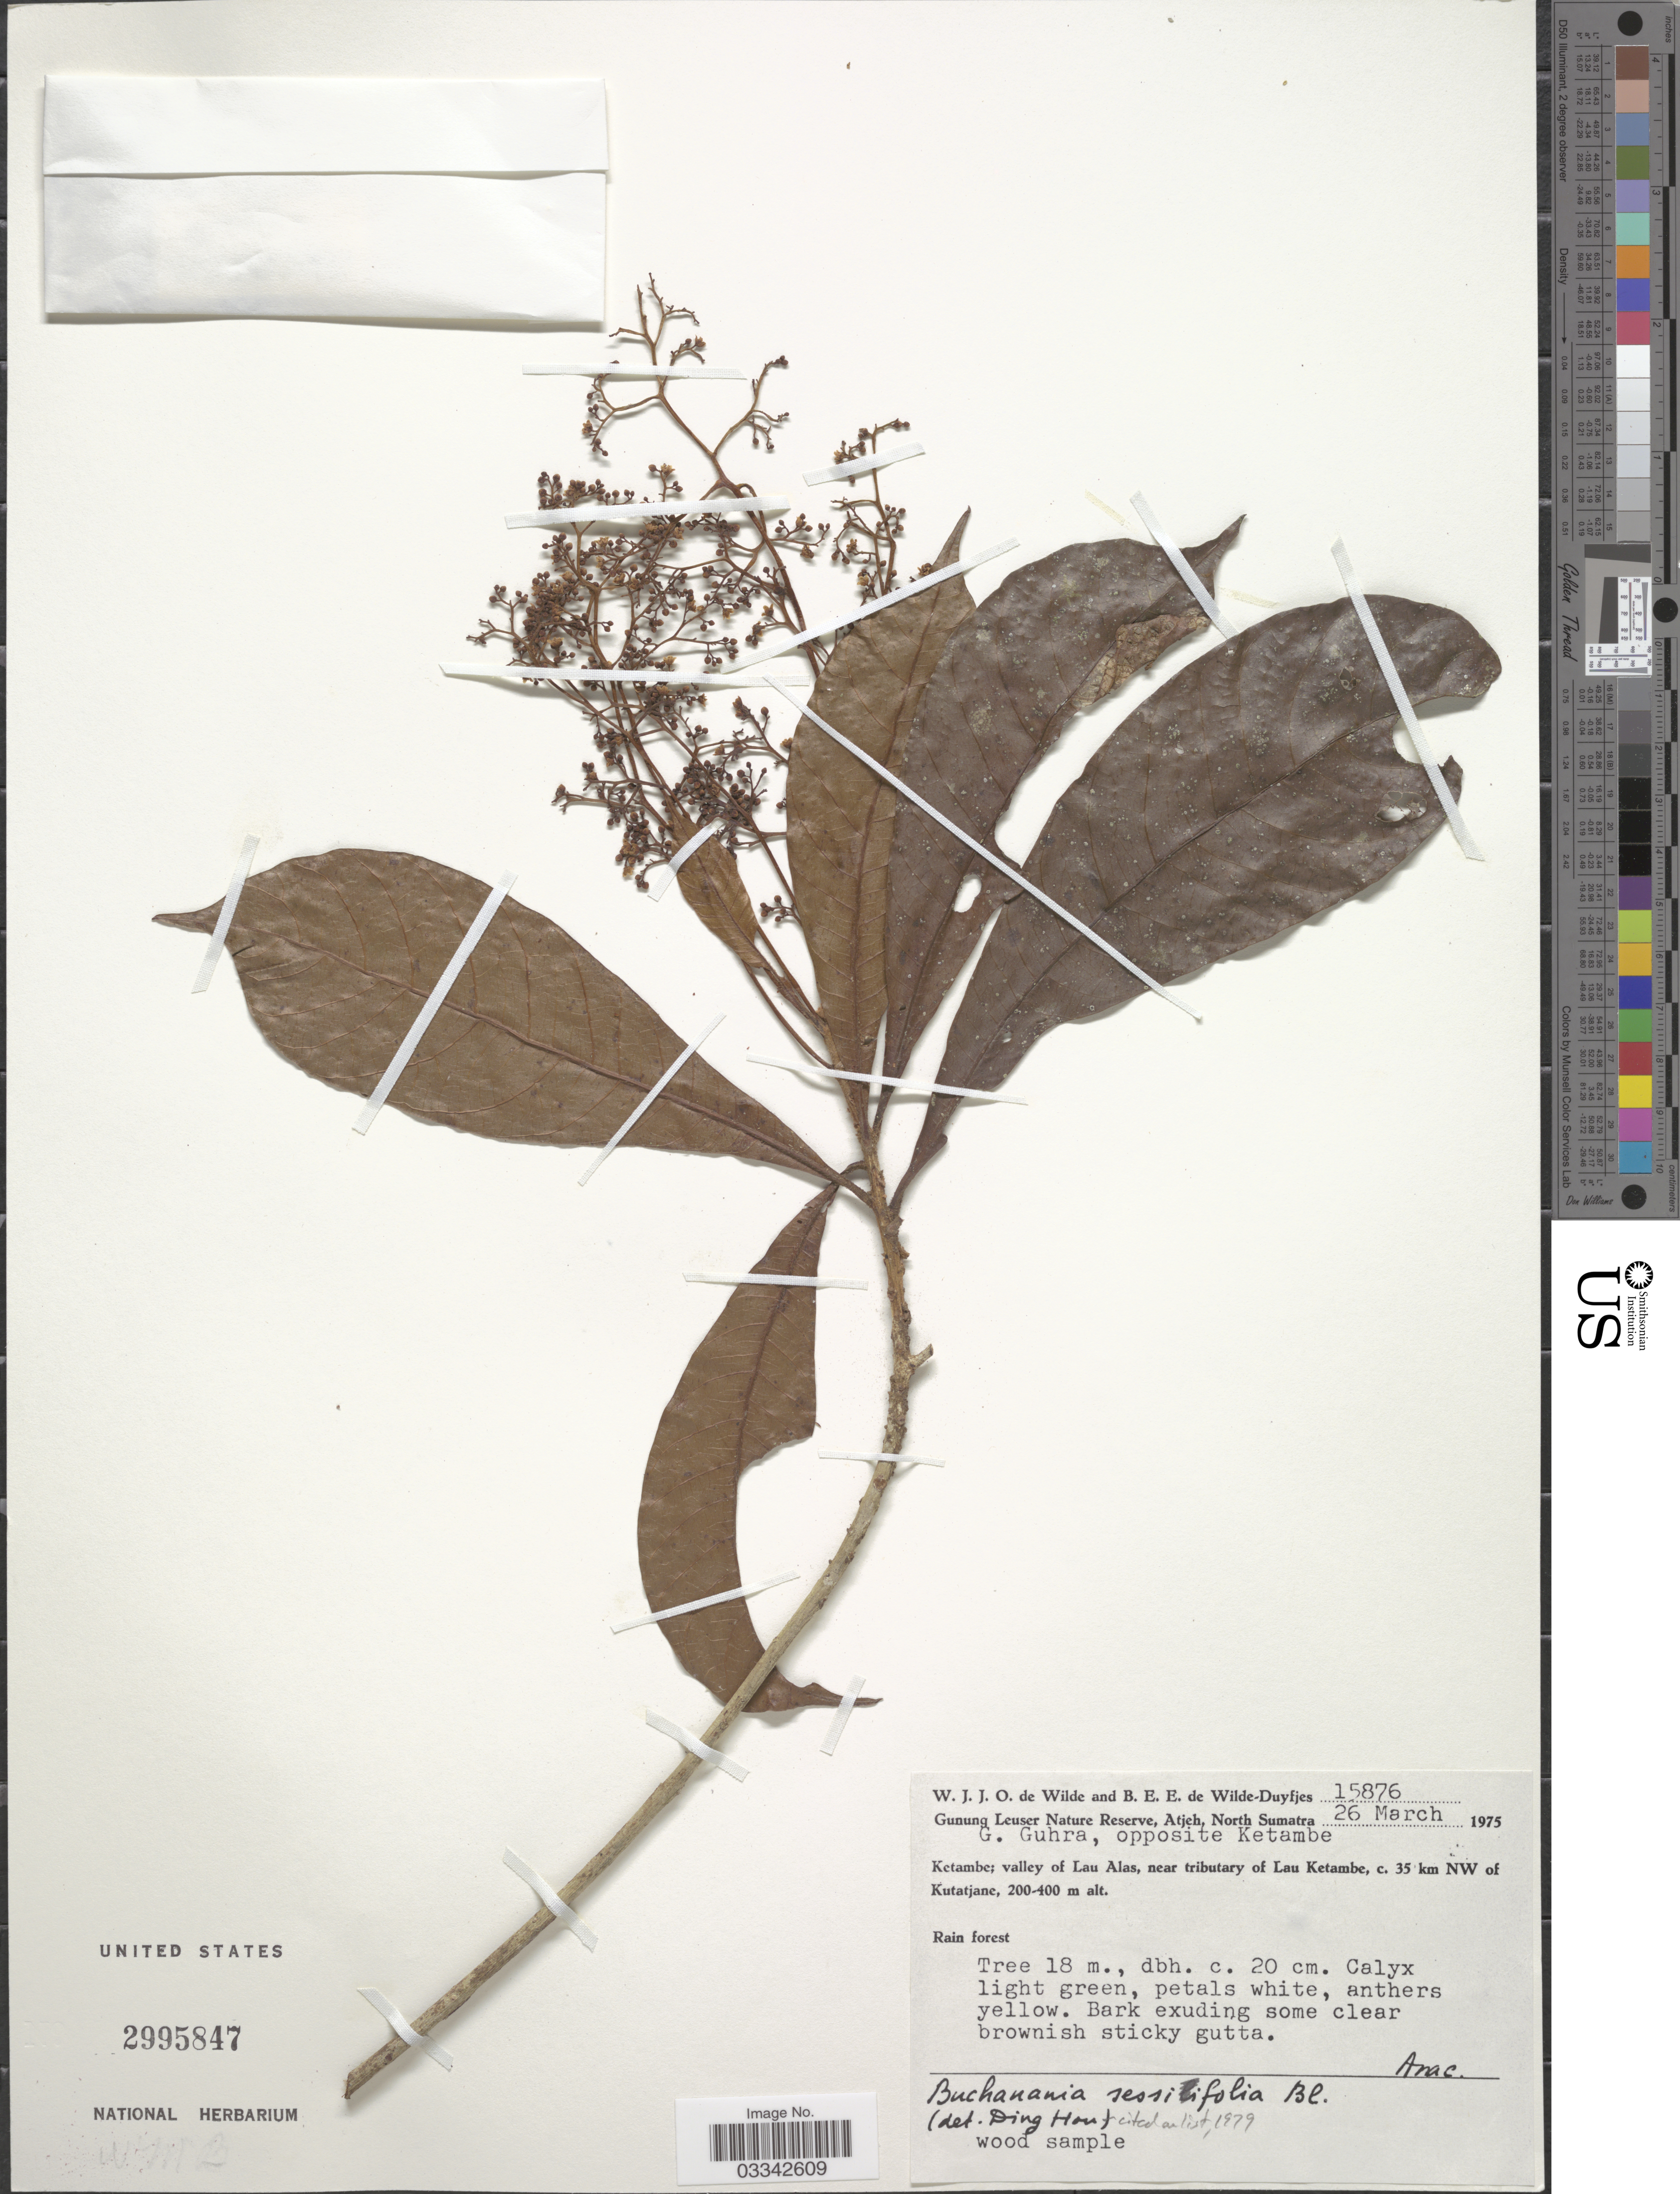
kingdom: Plantae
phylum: Tracheophyta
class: Magnoliopsida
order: Sapindales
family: Anacardiaceae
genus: Buchanania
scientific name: Buchanania sessifolia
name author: Blume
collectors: W. J. de Wilde & B. E. de Wilde-Duyfjes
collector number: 15876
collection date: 1975-03-26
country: Indonesia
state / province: Sumatra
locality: Gunung Leuser Nature Reserve, Atjeh, North Sumatra. G. Guhra, opposite Ketambe. Ketambe; valley of Lau Alas, near tributary of Lau Ketambe, c. 35 km NW of Kutatjane.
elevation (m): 200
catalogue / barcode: US 2995847